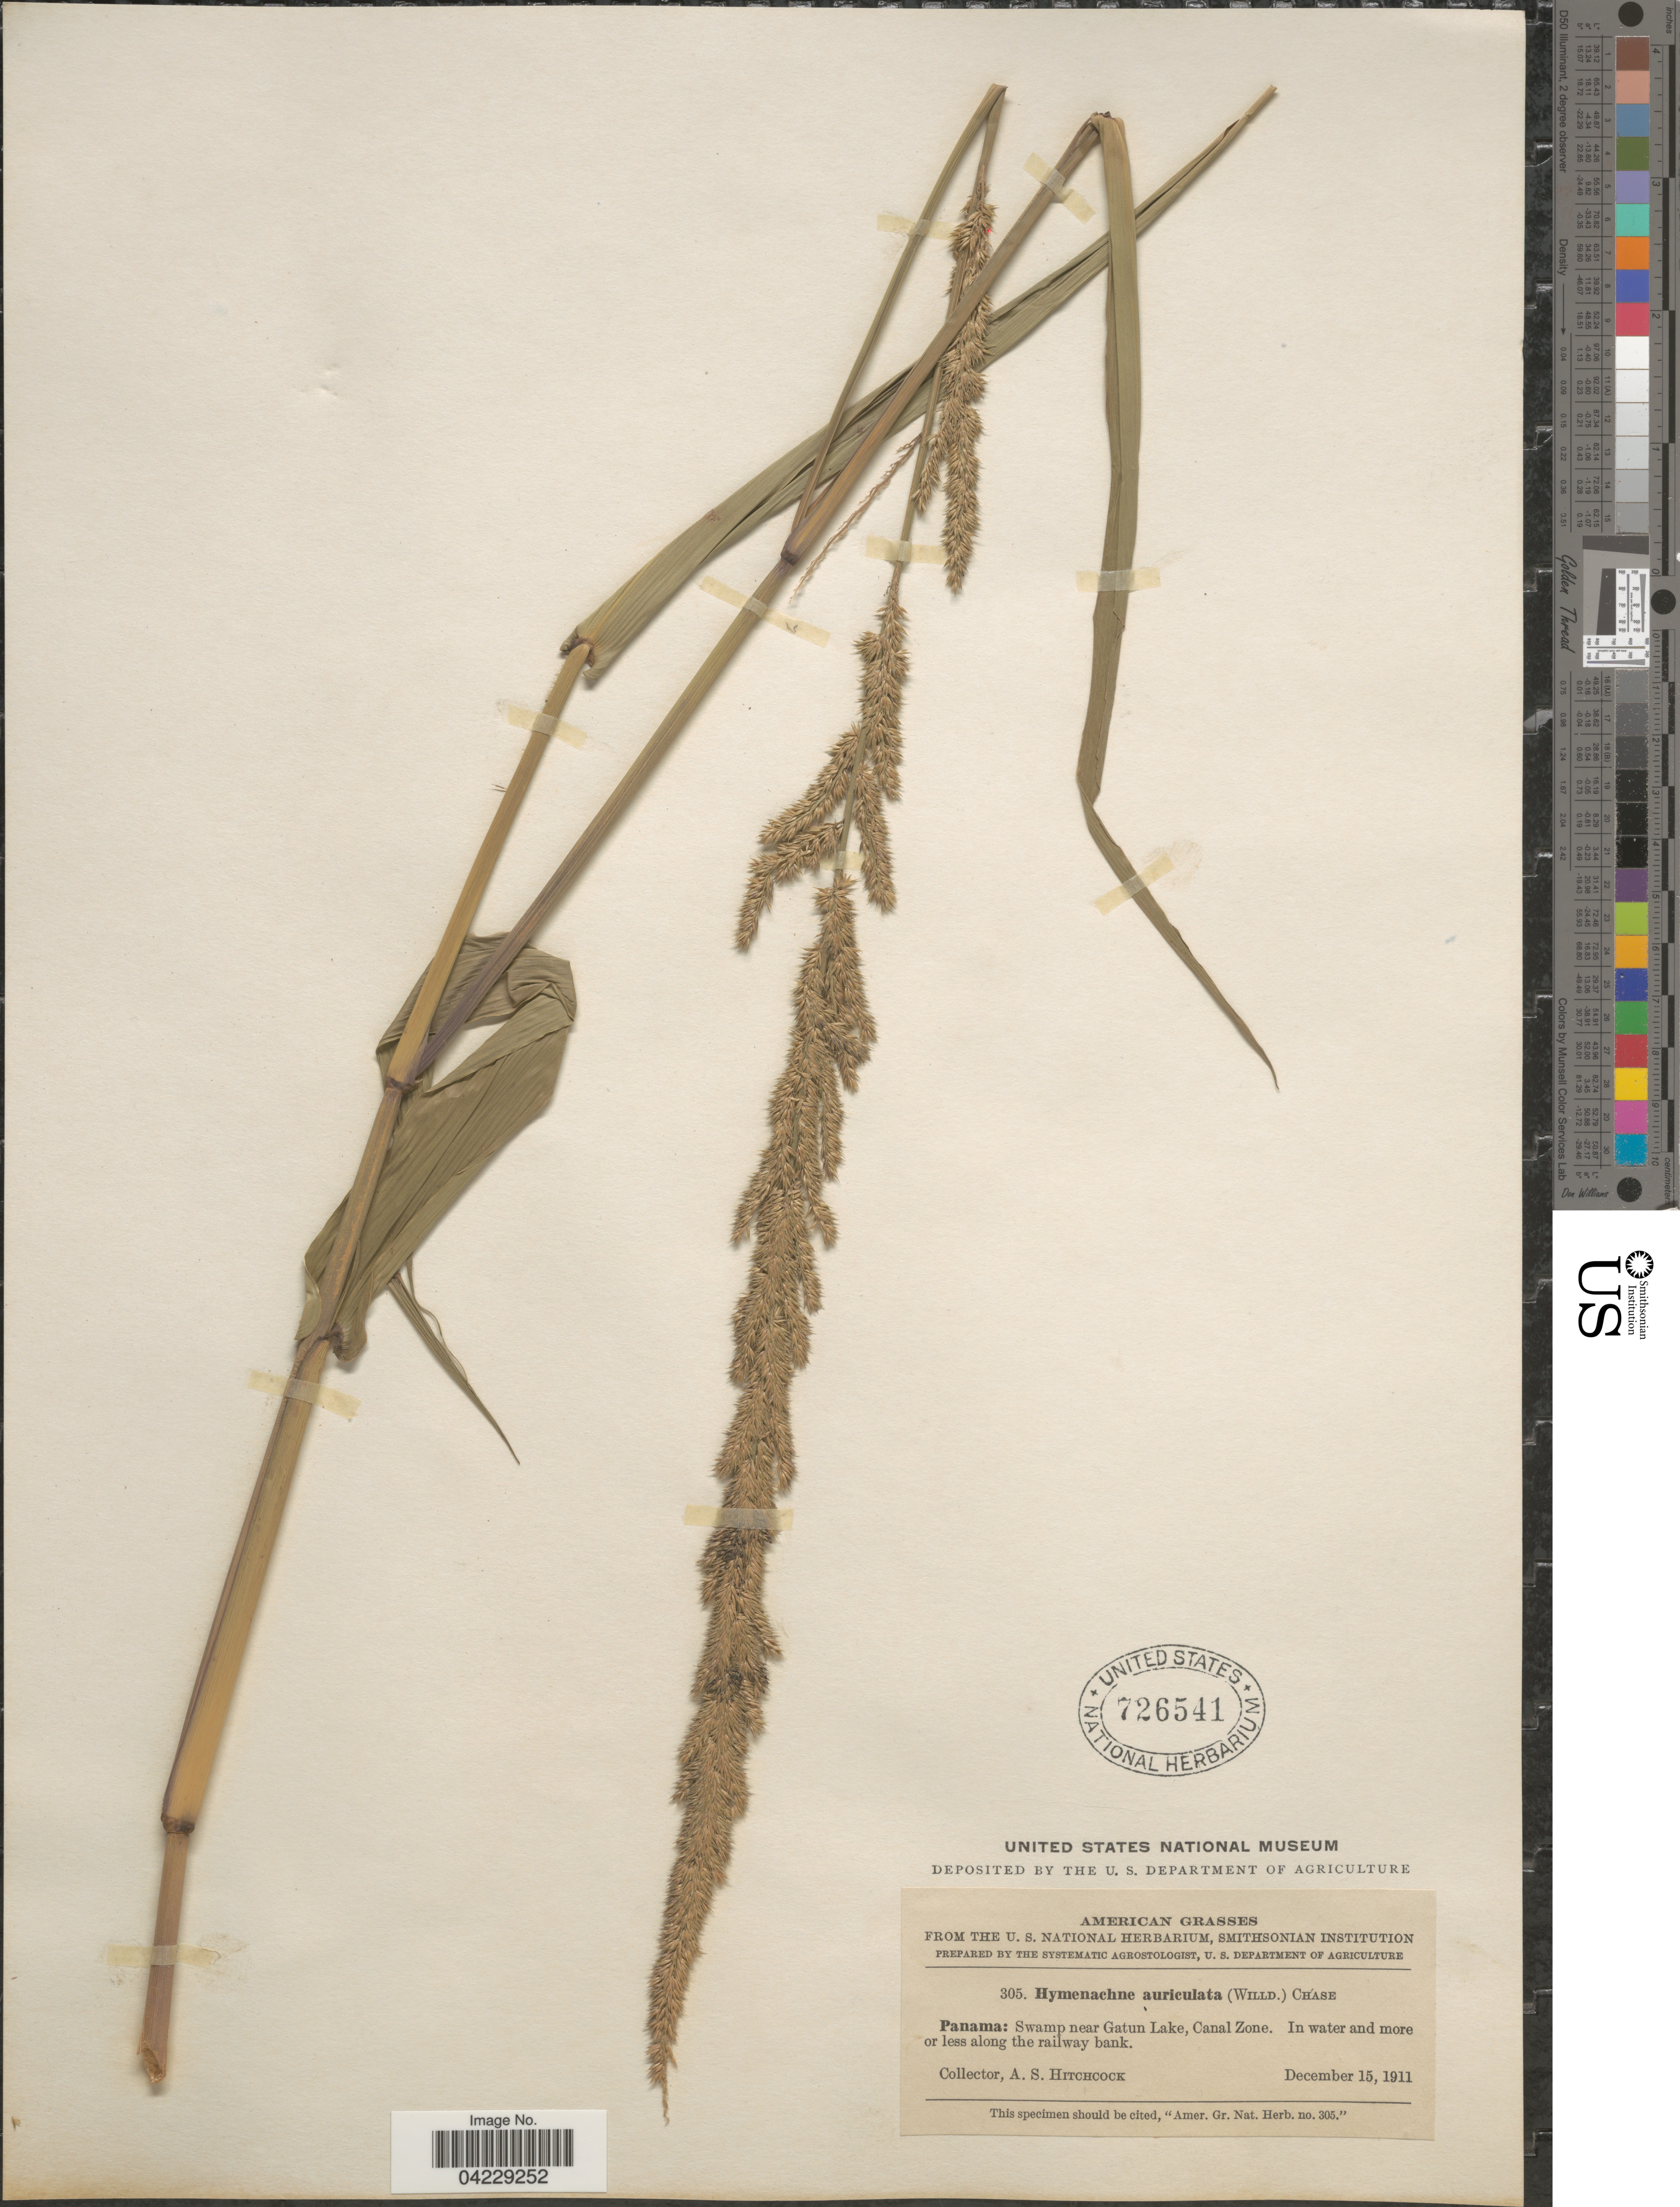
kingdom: Plantae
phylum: Tracheophyta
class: Liliopsida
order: Poales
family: Poaceae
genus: Hymenachne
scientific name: Hymenachne donacifolia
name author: (Raddi) Chase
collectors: A. S. Hitchcock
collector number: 305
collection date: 1911-12-15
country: Panama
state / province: Colón / Panamá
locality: Swamp near Gatun Lake, Canal Zone.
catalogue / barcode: US 726541